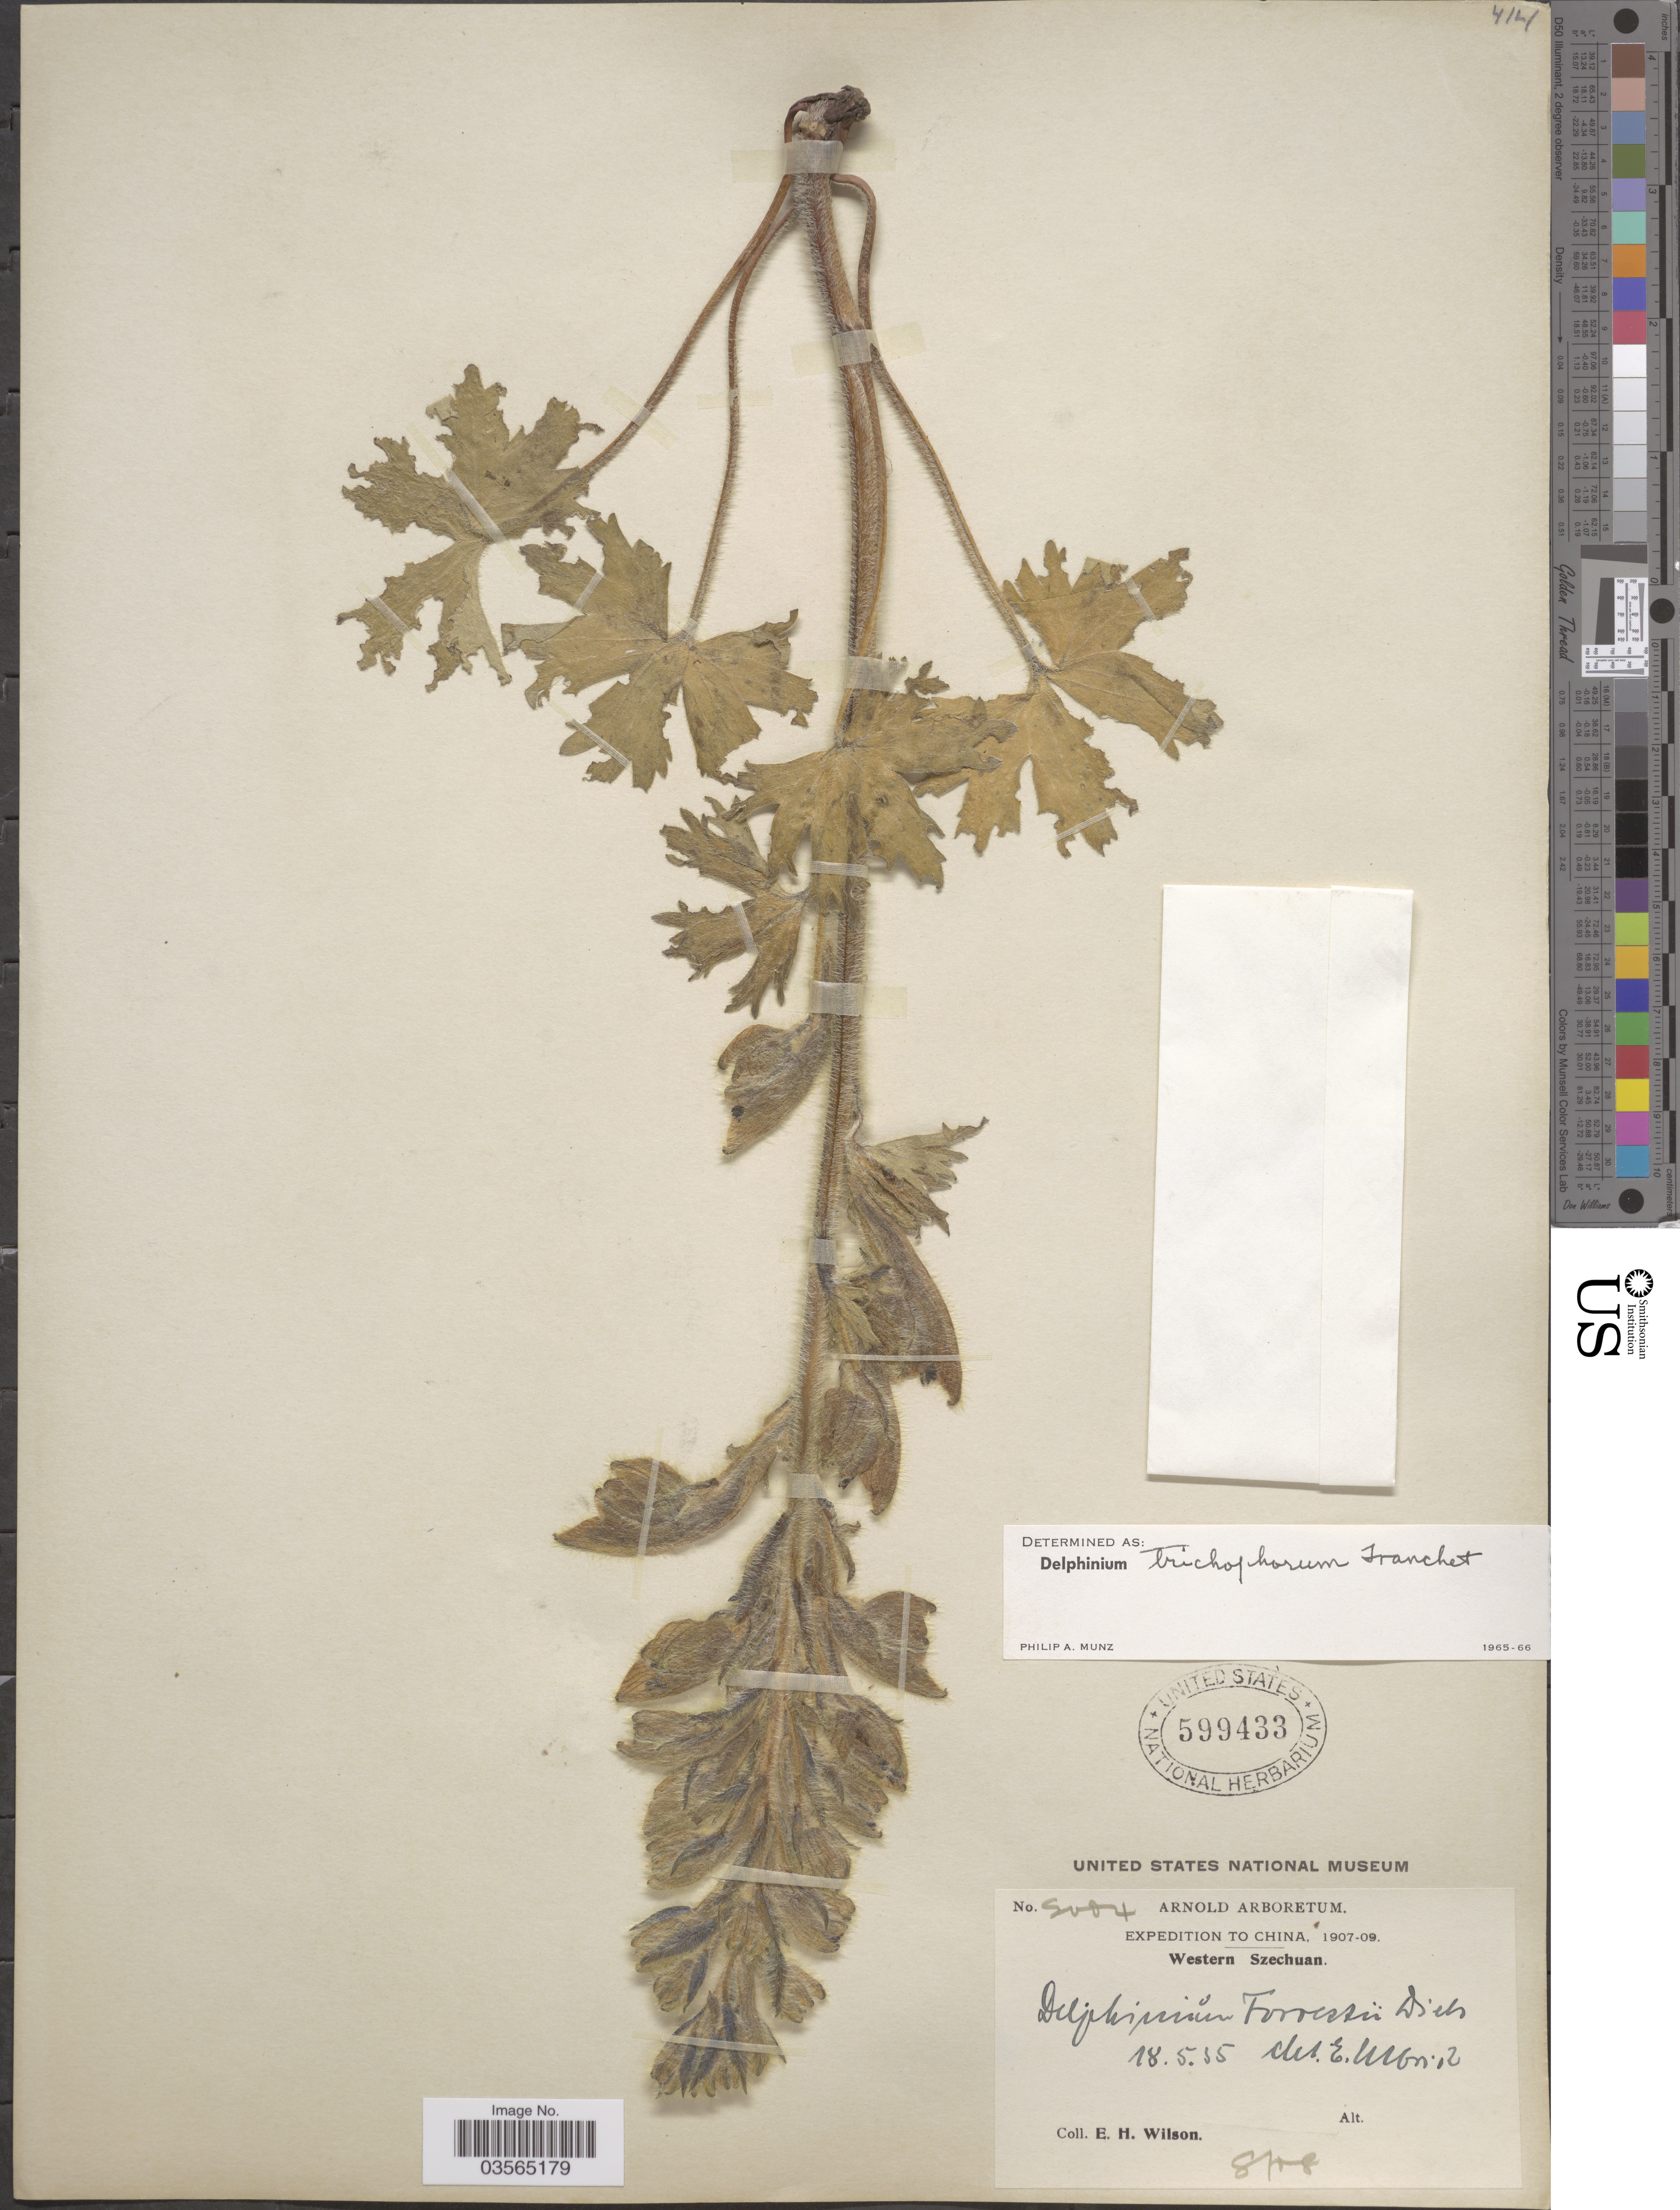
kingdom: Plantae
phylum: Tracheophyta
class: Magnoliopsida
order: Ranunculales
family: Ranunculaceae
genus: Delphinium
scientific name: Delphinium trifoliolatum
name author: Finet & Gagnep.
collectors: E. Wilson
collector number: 5004*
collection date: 1908-08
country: China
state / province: Sichuan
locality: Western Szechuan.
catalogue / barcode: US 599433